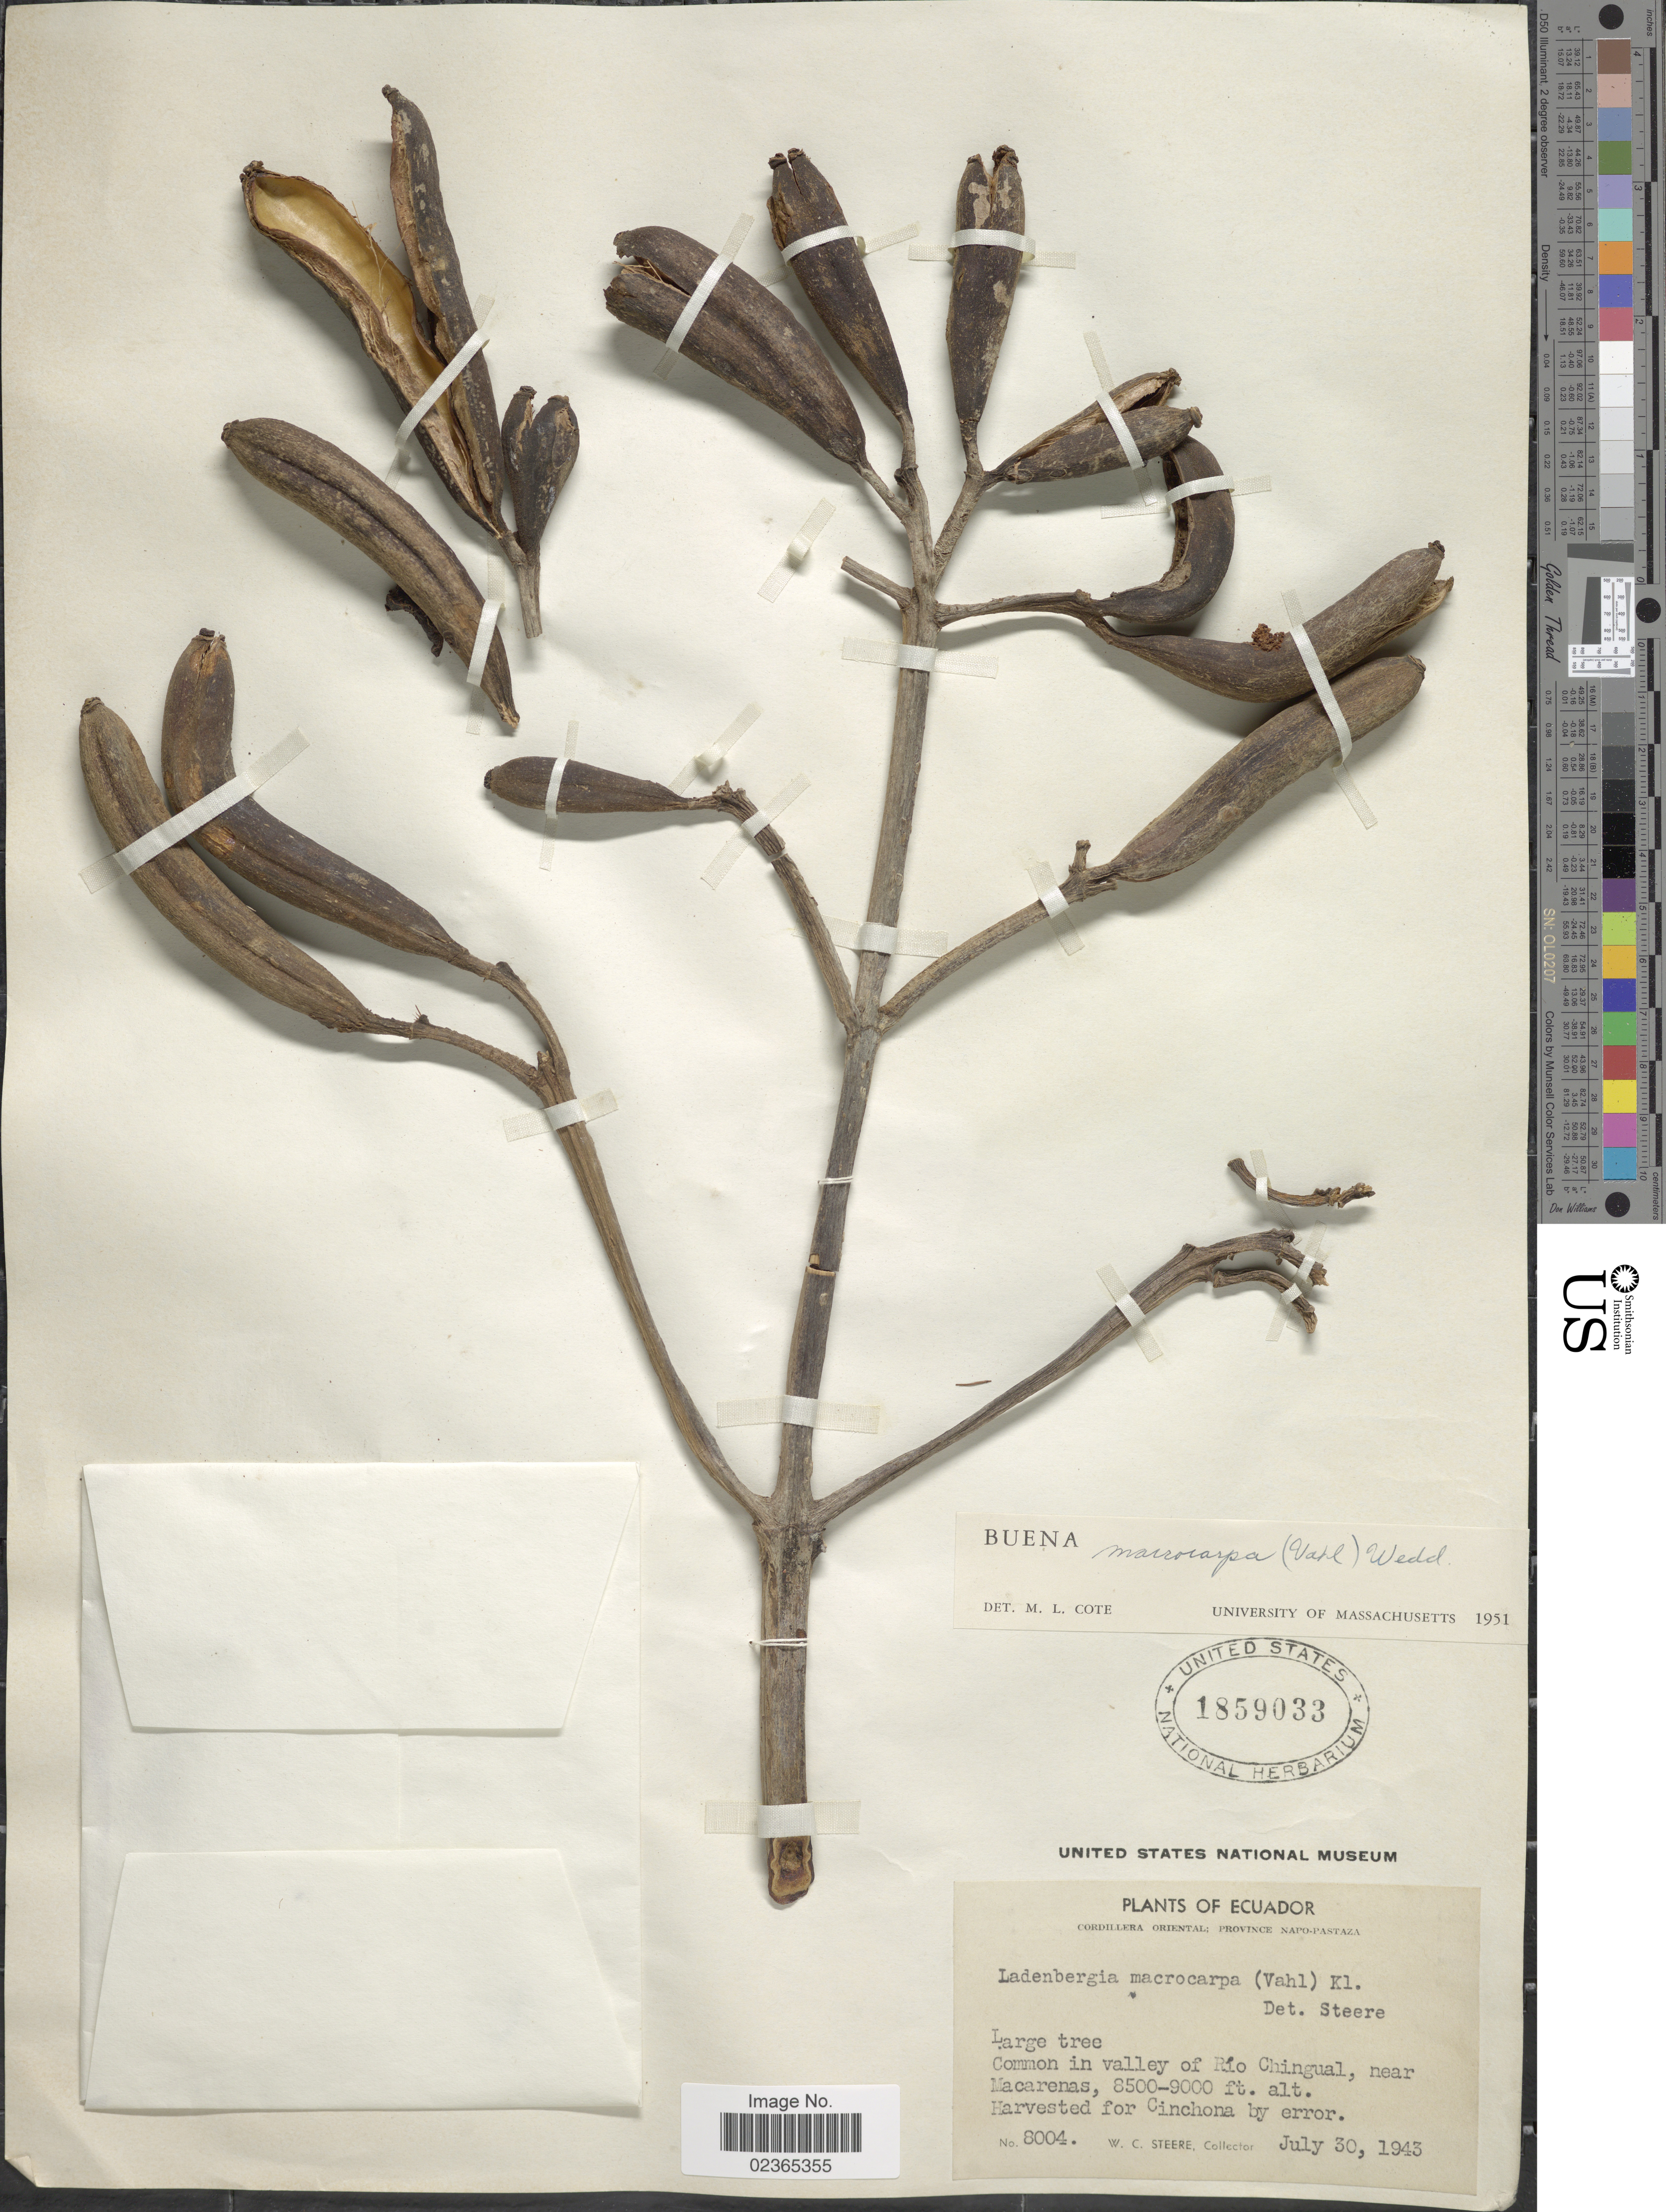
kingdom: Plantae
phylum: Tracheophyta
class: Magnoliopsida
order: Gentianales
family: Rubiaceae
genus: Ladenbergia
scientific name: Ladenbergia macrocarpa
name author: (Vahl) Klotzsch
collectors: W. C. Steere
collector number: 8004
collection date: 1943-07-30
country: Ecuador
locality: Cordillera Oriental: Province Napo-Pastaza, Common in valley of Rio Chingual, near Macarenas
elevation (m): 2591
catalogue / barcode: US 1859033